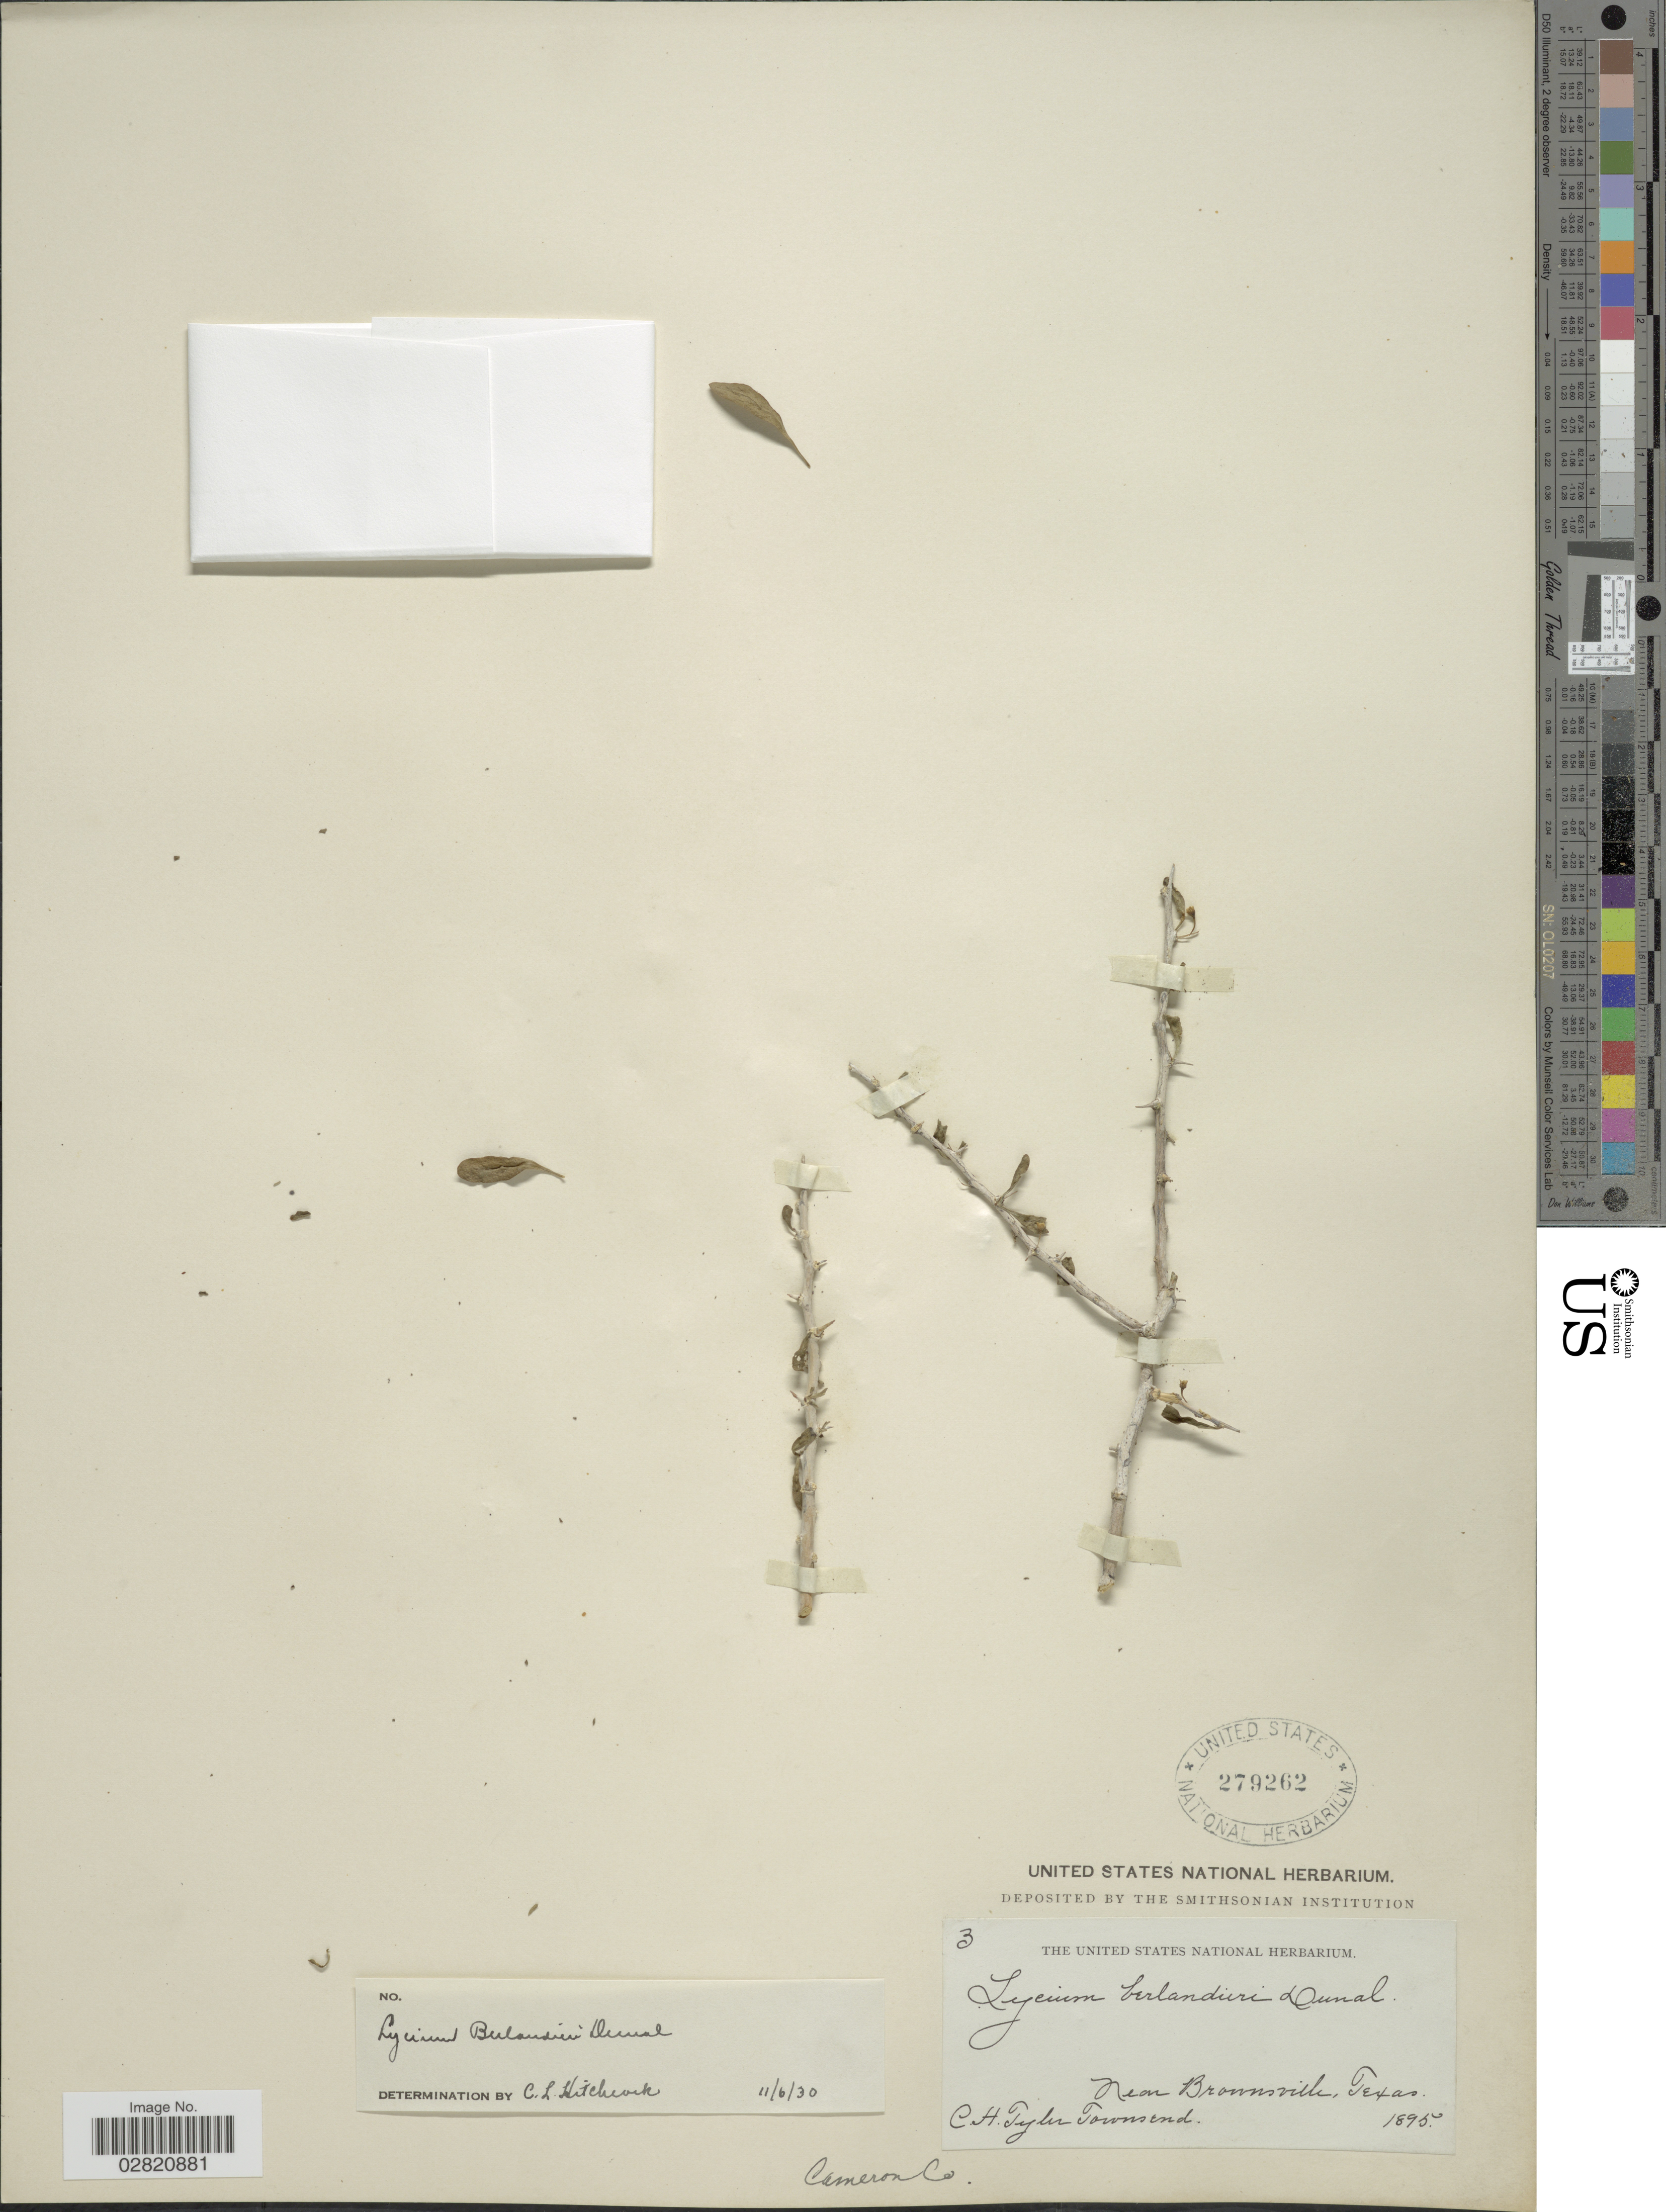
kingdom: Plantae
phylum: Tracheophyta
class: Magnoliopsida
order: Solanales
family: Solanaceae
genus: Lycium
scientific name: Lycium berlandieri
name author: Dunal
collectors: C. H. T. Townsend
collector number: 3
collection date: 1895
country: United States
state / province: Texas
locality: Near Brownsville. Cameron Co.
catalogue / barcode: US 279262